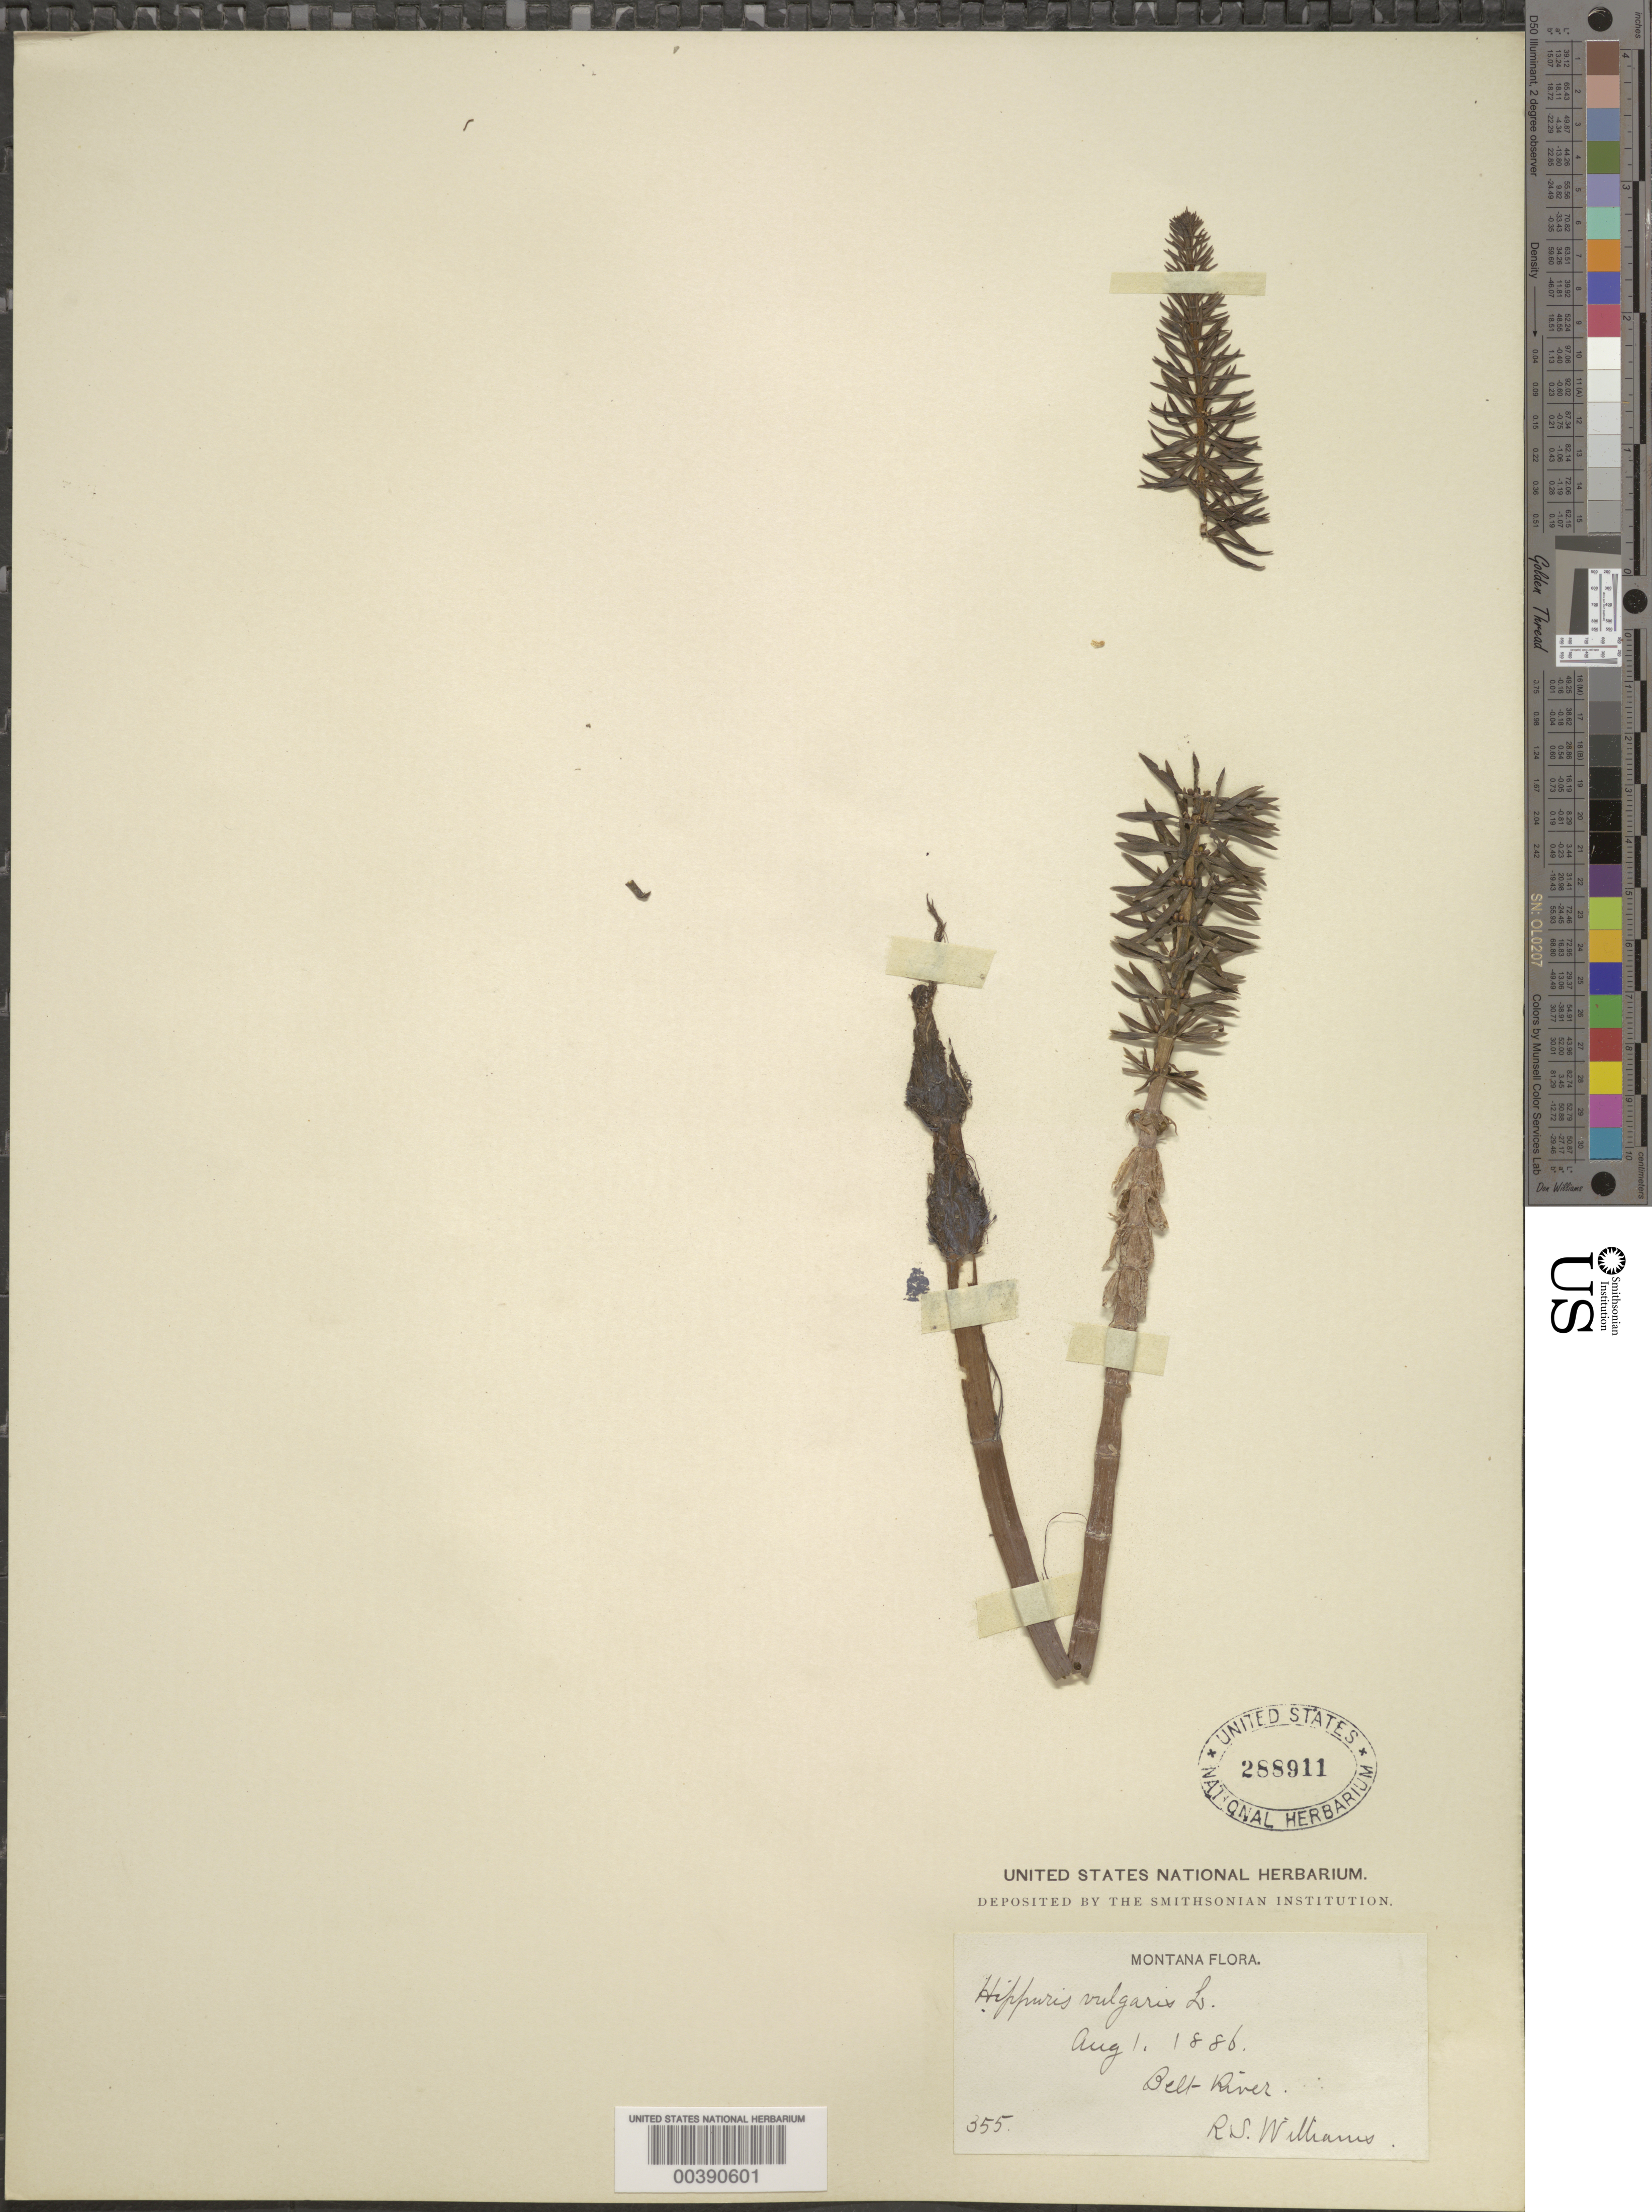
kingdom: Plantae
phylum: Tracheophyta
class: Magnoliopsida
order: Lamiales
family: Plantaginaceae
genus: Hippuris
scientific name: Hippuris vulgaris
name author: L.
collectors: R. S. Williams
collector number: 355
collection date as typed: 01 Aug 1886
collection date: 1886-08-01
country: United States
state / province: Montana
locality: Belt river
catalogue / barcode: US 288911